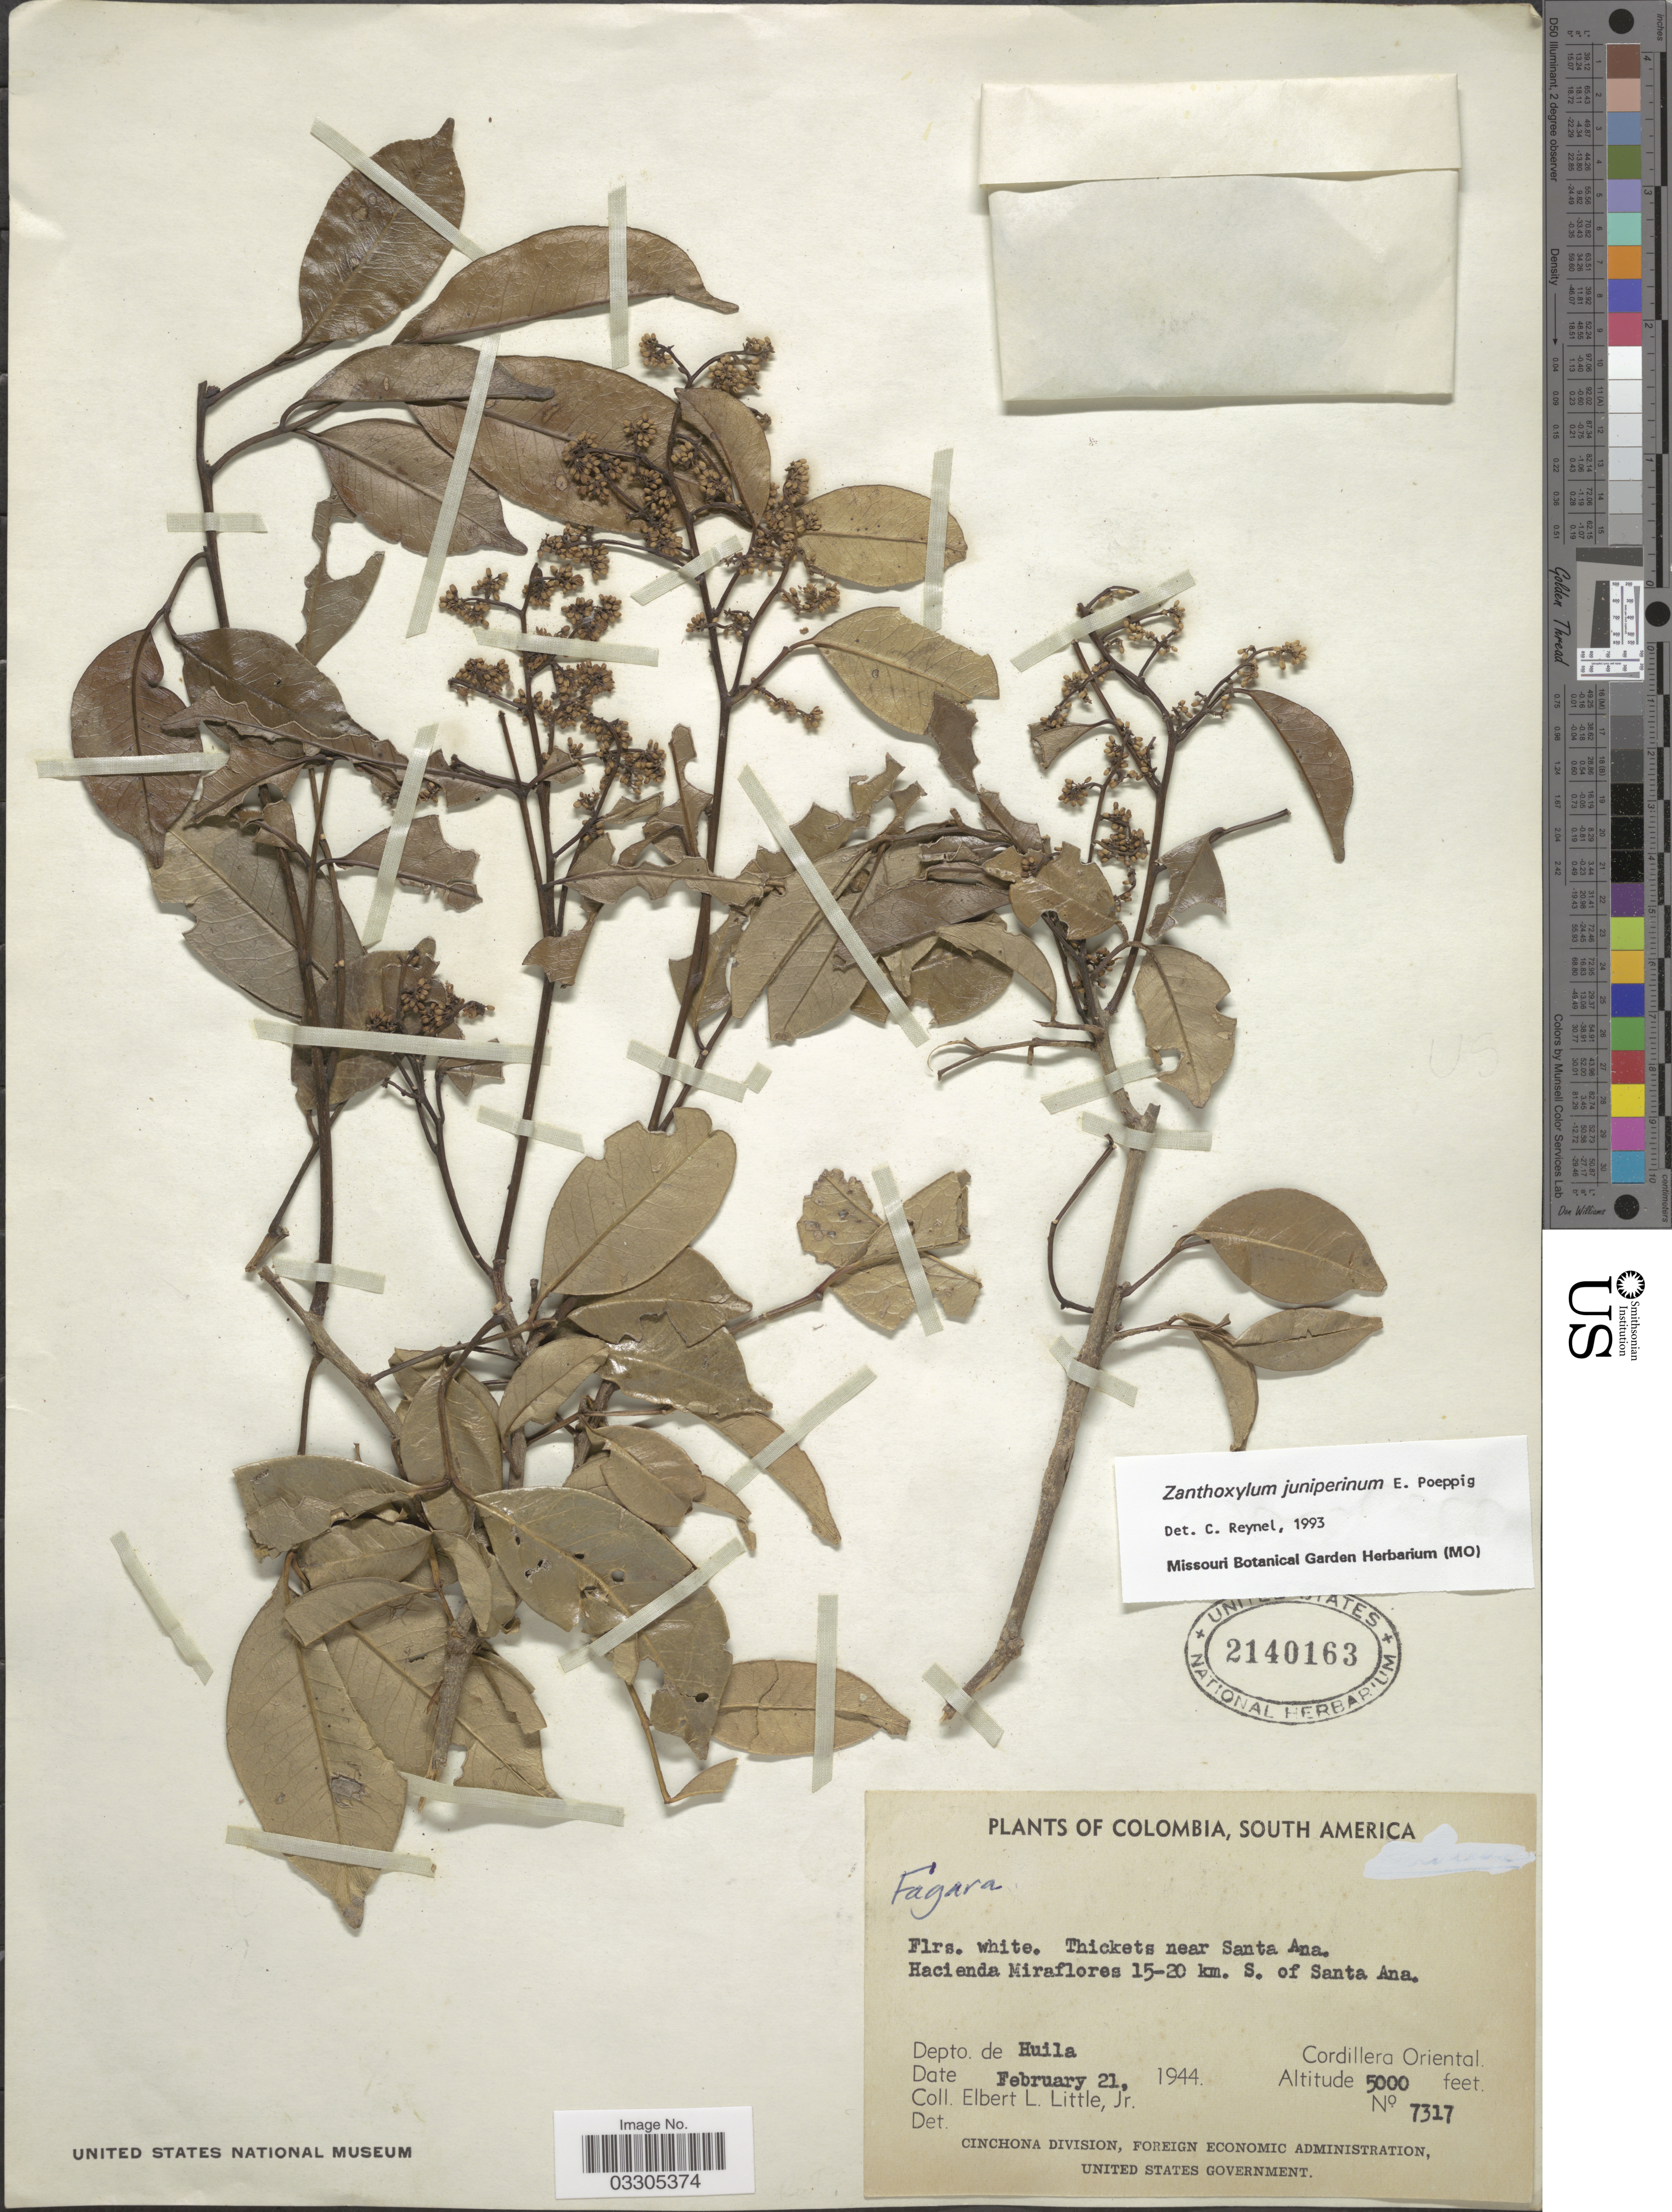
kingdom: Plantae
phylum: Tracheophyta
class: Magnoliopsida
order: Sapindales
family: Rutaceae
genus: Zanthoxylum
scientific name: Zanthoxylum juniperinum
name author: Poepp.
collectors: E. L. Little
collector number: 7317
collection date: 1944-02-21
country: Colombia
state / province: Huila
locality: Thickets near Santa Ana. Hacienda Miraflores 15-20 km. S. of Santa Ana. Depto. de Huila. Cordillera Oriental.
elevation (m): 1524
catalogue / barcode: US 2140163